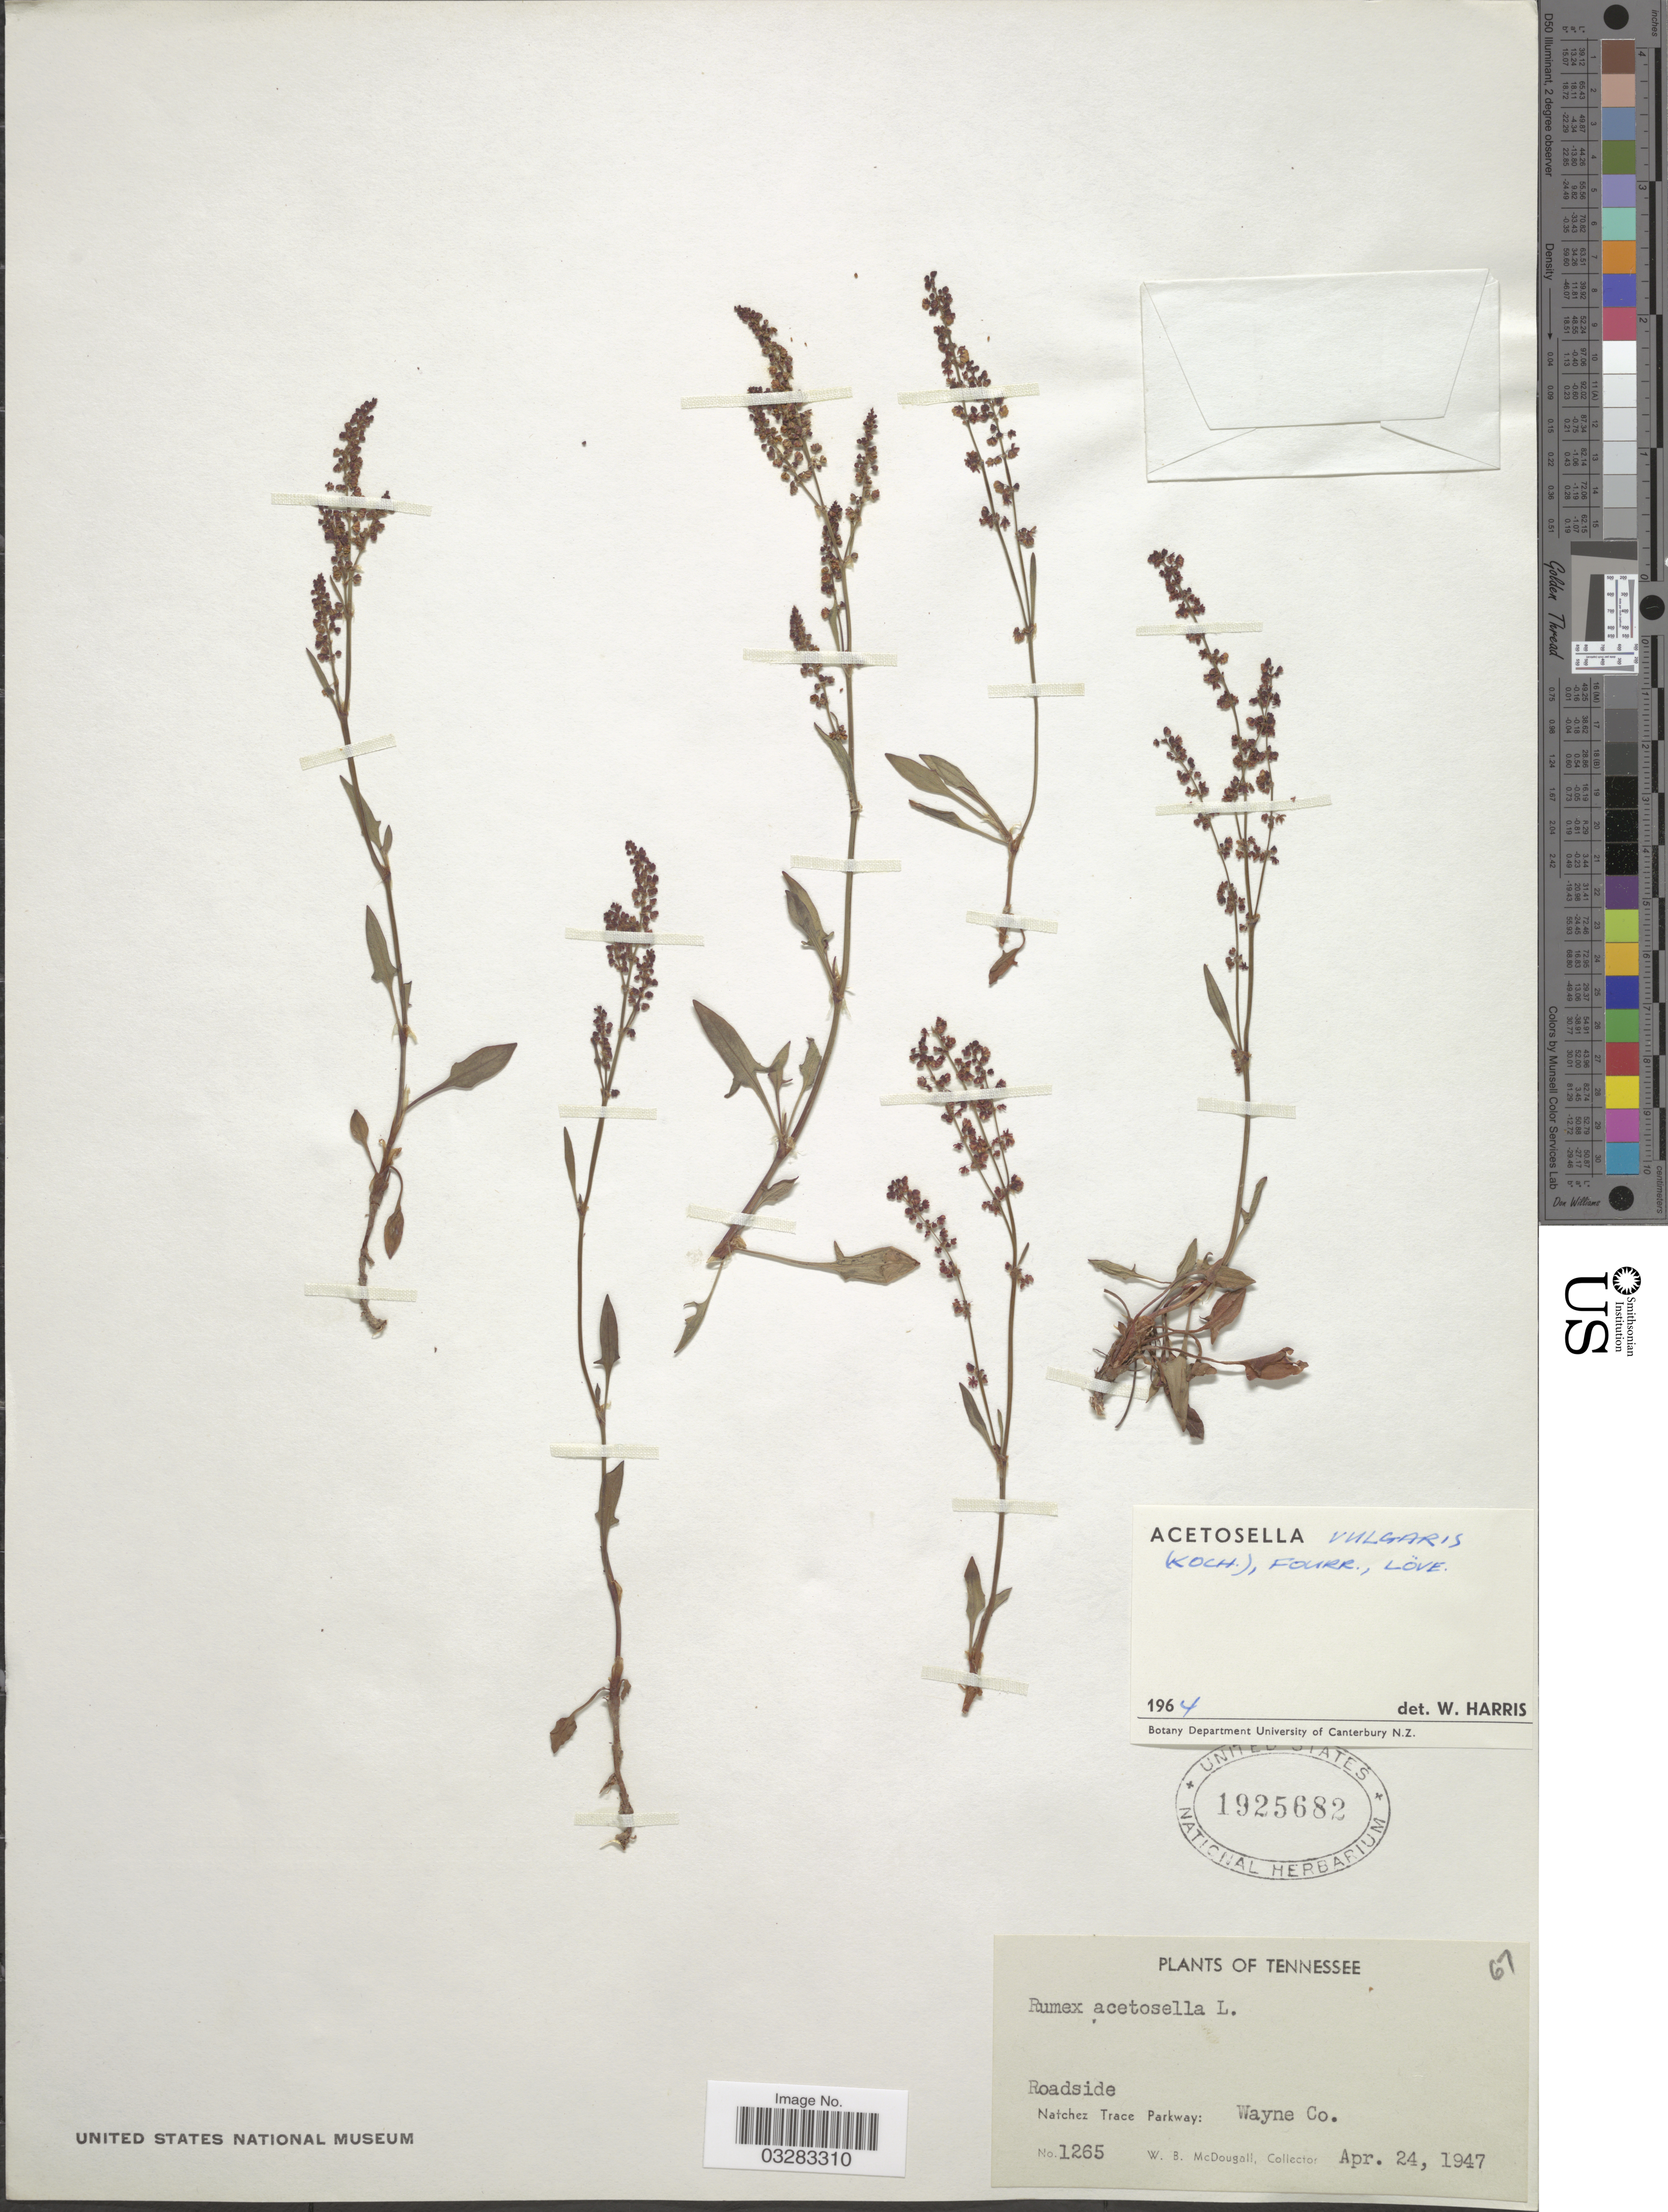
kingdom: Plantae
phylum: Tracheophyta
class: Magnoliopsida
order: Caryophyllales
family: Polygonaceae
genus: Rumex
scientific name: Rumex acetosella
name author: L.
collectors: W. B. McDougal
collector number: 1265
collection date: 1947-04-24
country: United States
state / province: Tennessee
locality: Natchez Trace Parkway: Wayne Co.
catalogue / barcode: US 1925682